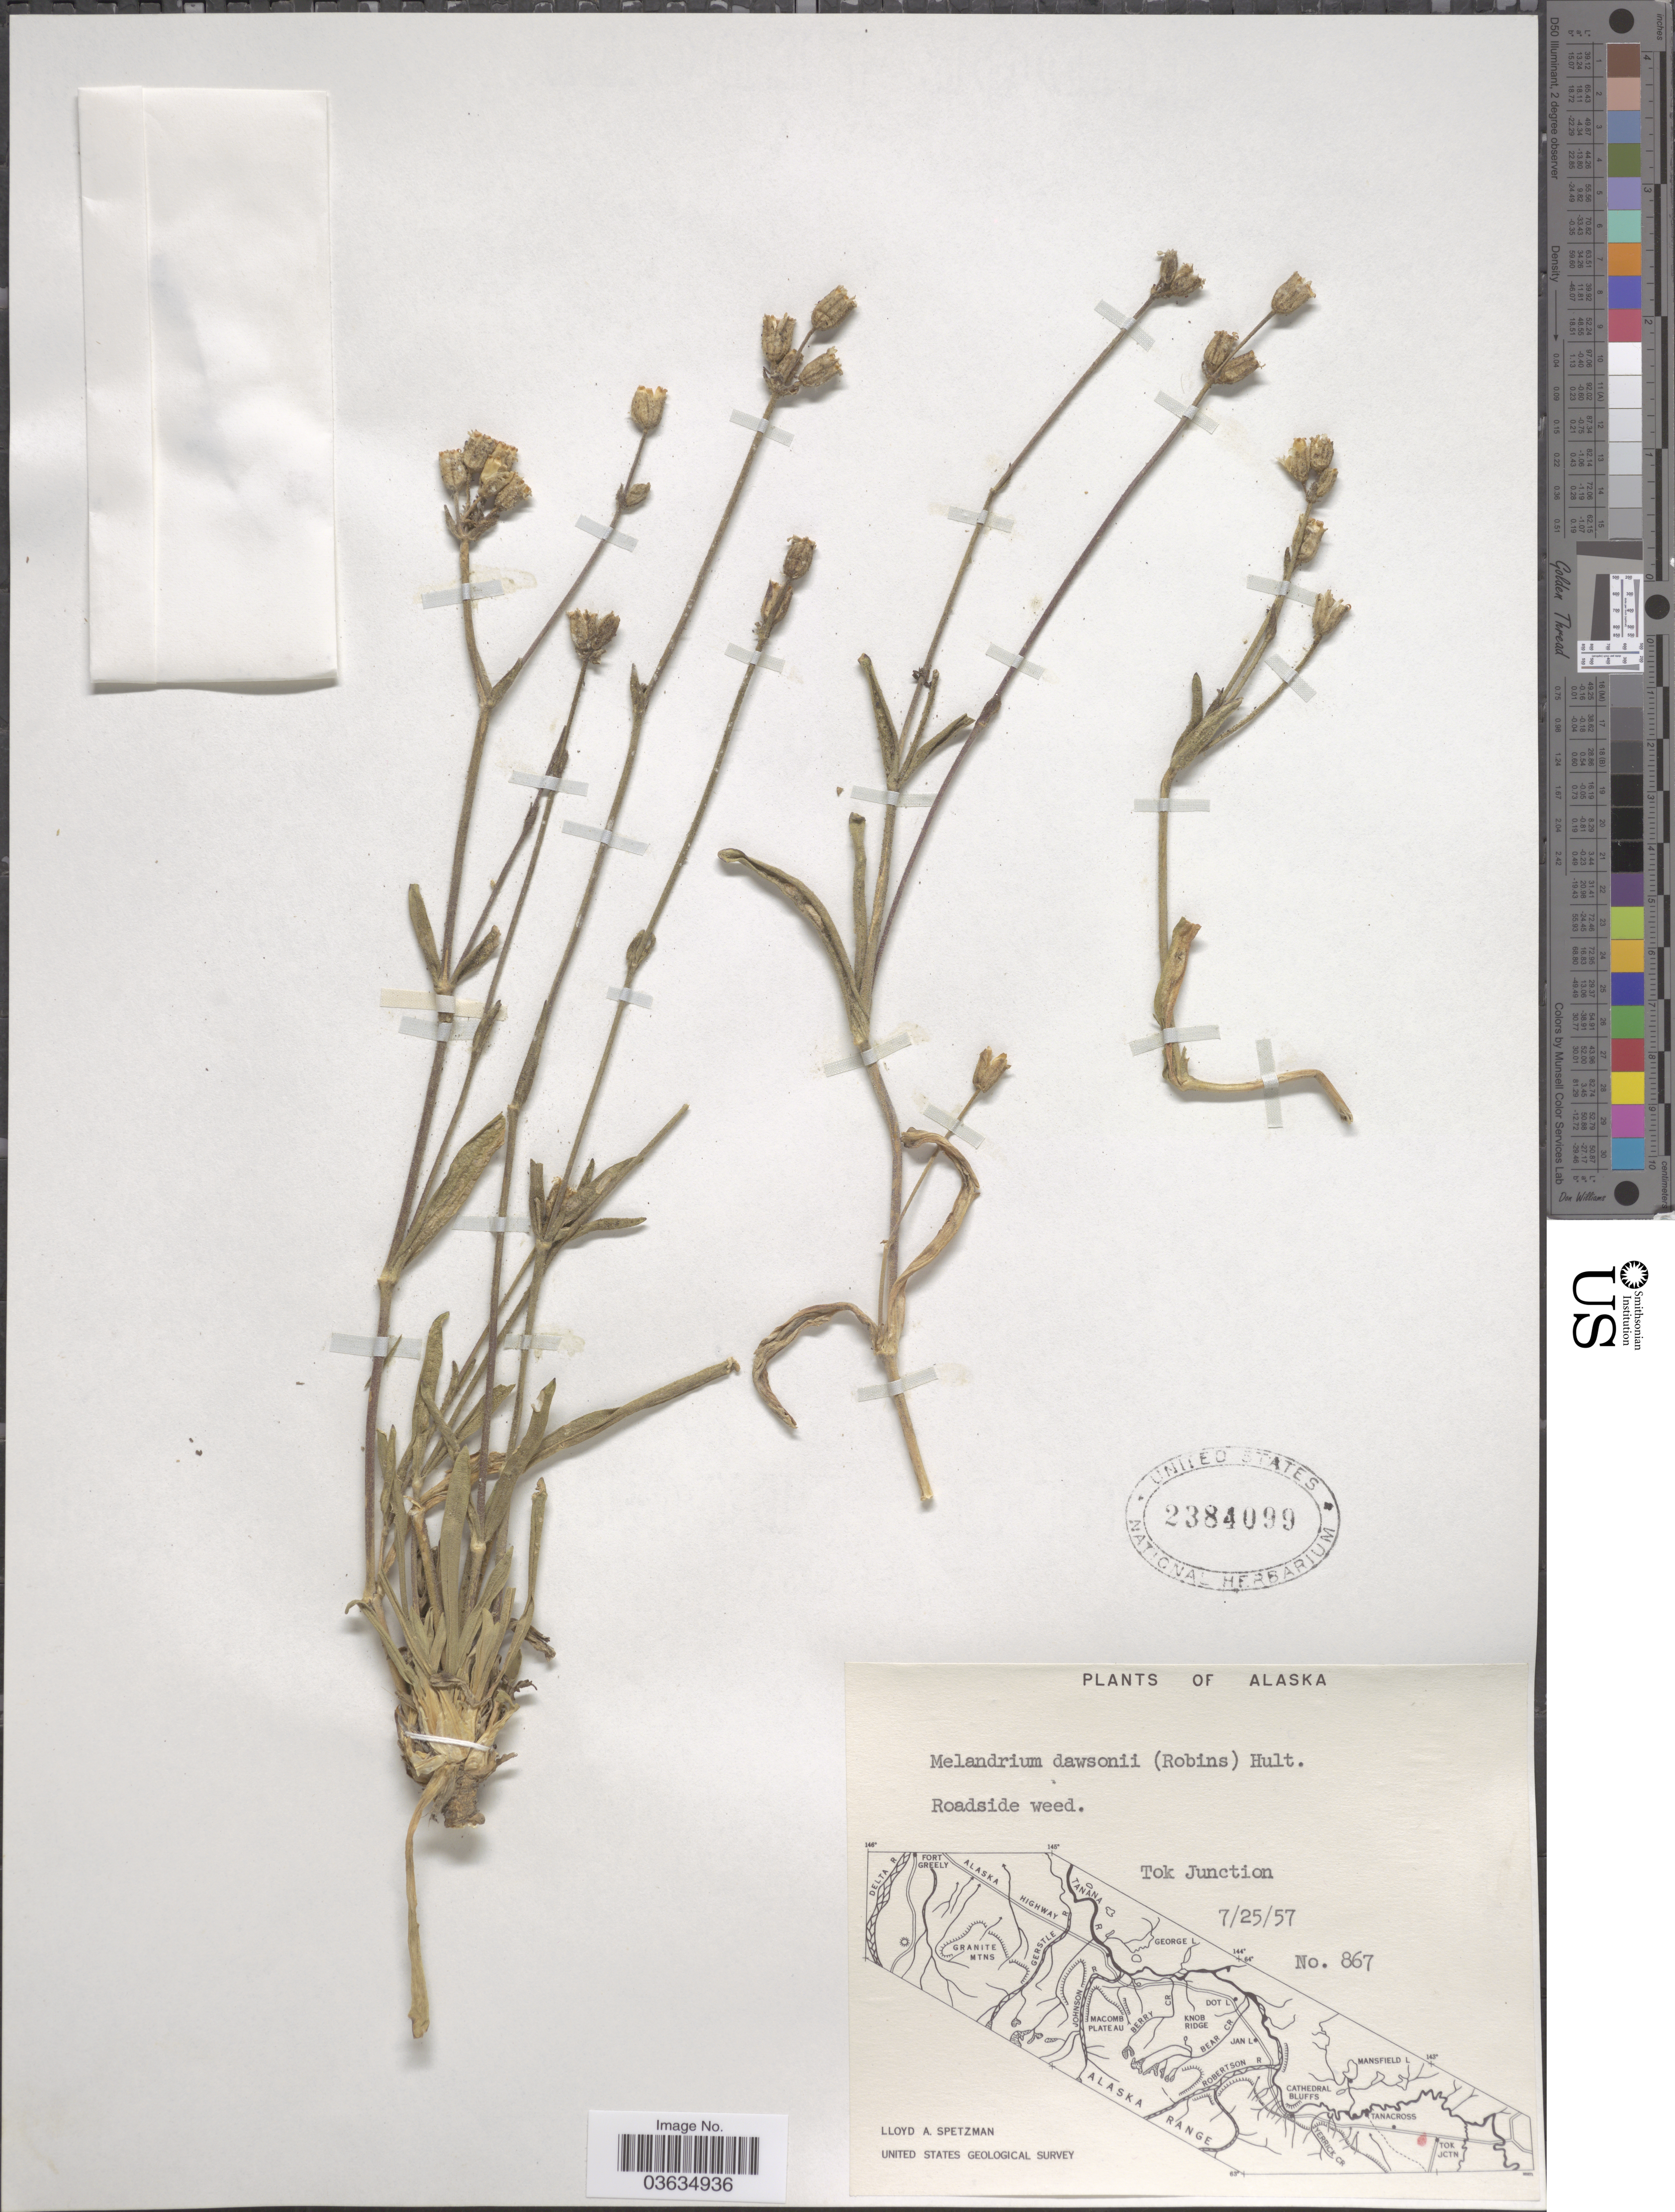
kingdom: Plantae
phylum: Tracheophyta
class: Magnoliopsida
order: Caryophyllales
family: Caryophyllaceae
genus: Silene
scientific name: Silene taimyrensis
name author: (Tolm.) Bocquet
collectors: L. Spetzman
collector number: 867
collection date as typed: Transcribed d/m/y: 25/7/57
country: United States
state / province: Alaska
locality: Tok Junction.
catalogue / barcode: US 2384099